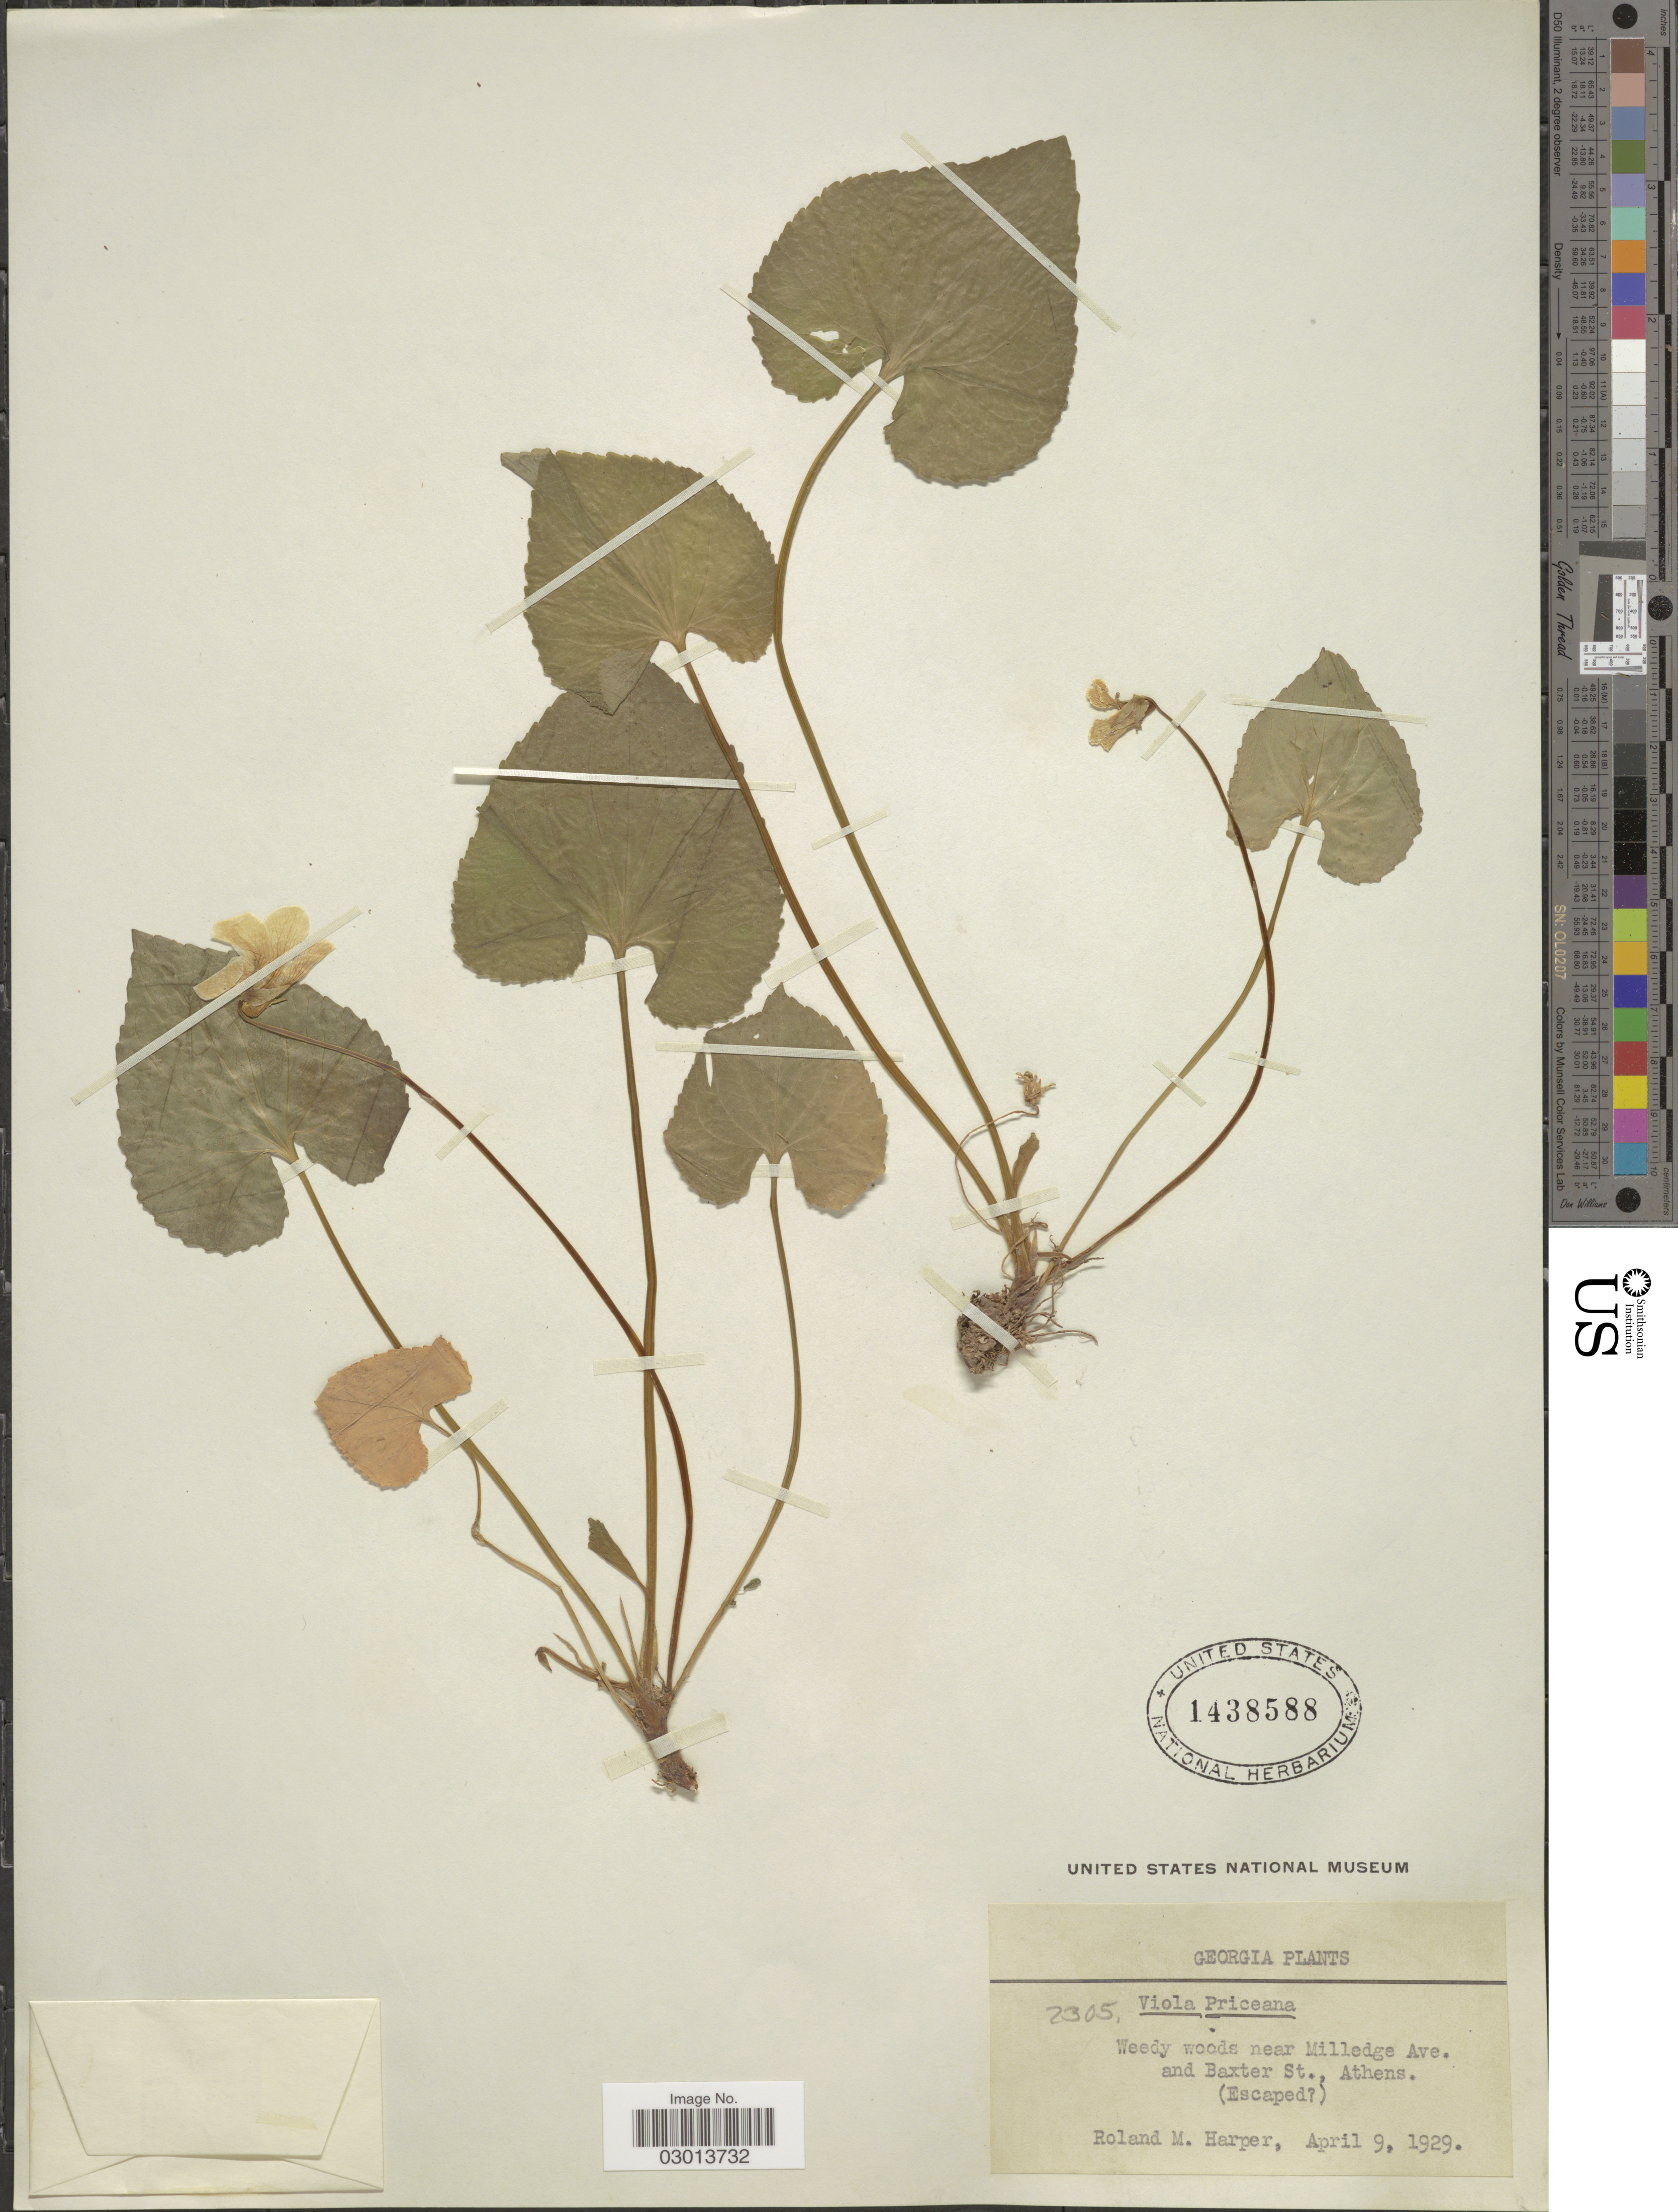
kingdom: Plantae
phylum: Tracheophyta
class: Magnoliopsida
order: Malpighiales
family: Violaceae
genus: Viola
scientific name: Viola priceana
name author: Pollard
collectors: R. M. Harper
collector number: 2305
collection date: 1929-04-09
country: United States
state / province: Georgia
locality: Near Middledge Ave. and Baxter St., Athens.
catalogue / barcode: US 1438588